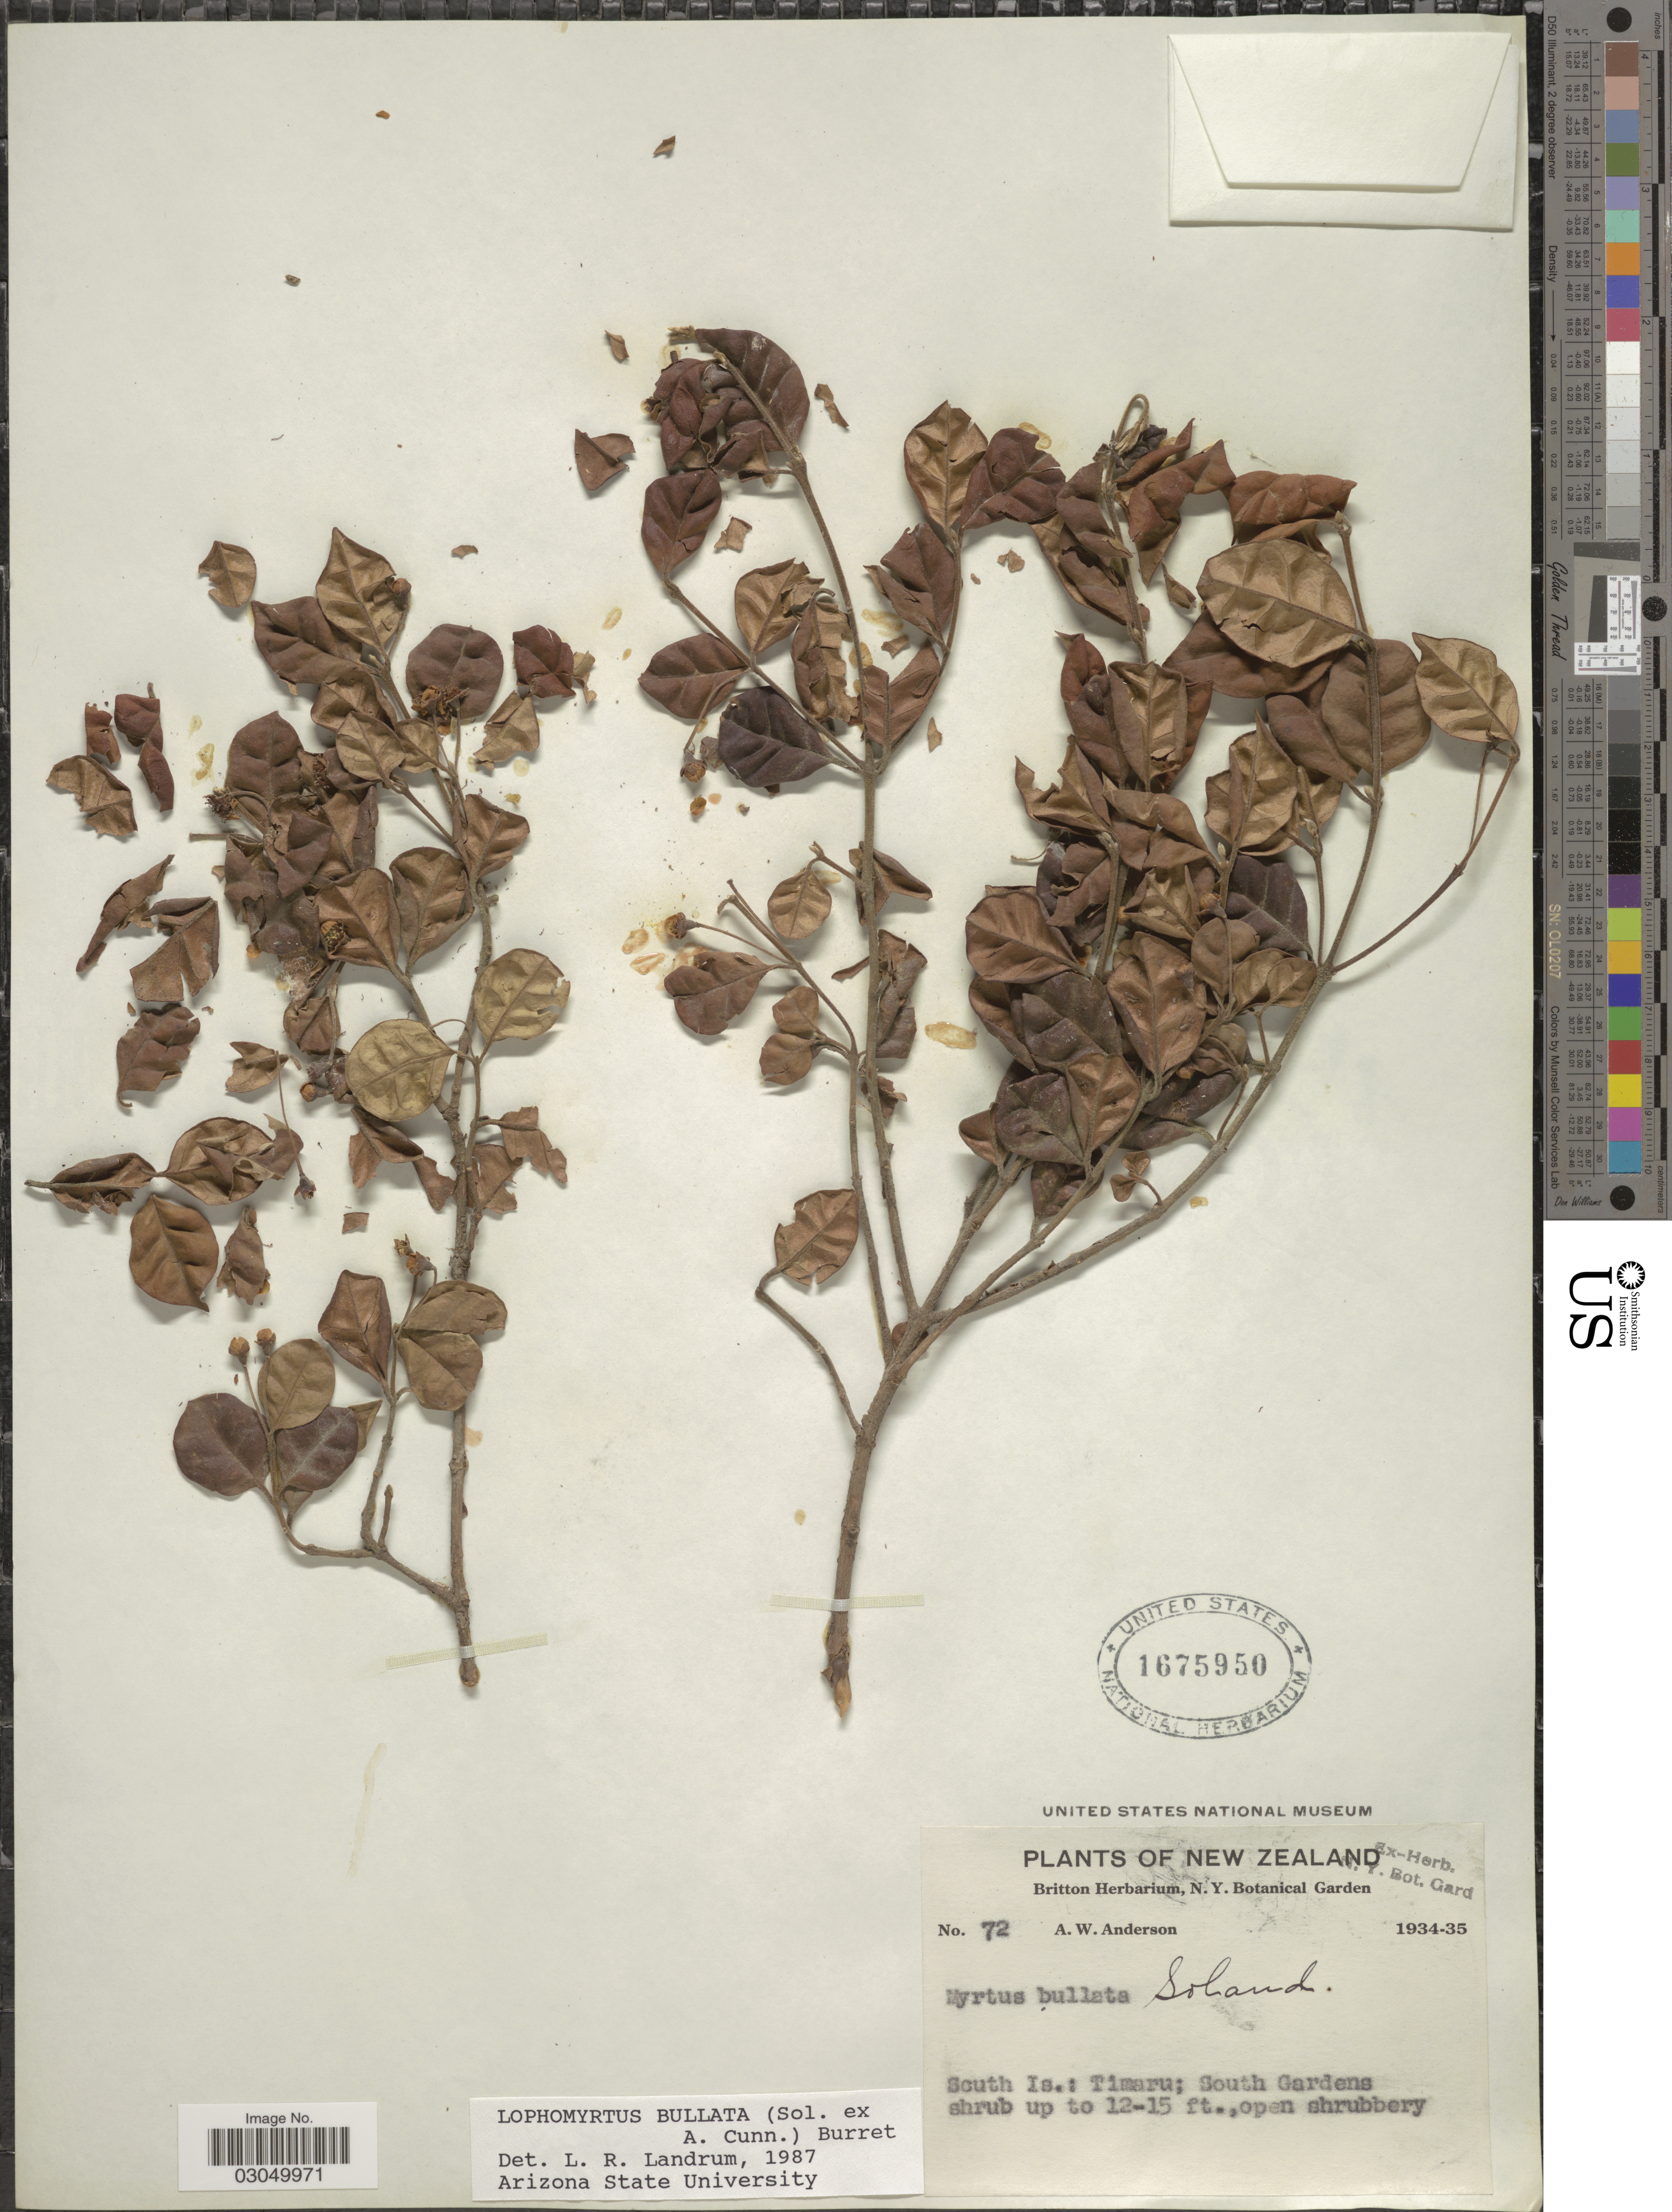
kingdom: Plantae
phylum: Tracheophyta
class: Magnoliopsida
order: Myrtales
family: Myrtaceae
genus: Lophomyrtus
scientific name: Lophomyrtus bullata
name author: (Sol. ex A. Cunn.) Burret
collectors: A. W. Anderson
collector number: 72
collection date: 1934/1935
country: New Zealand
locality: South Is.: Timaru; South Gardens.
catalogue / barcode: US 1675950